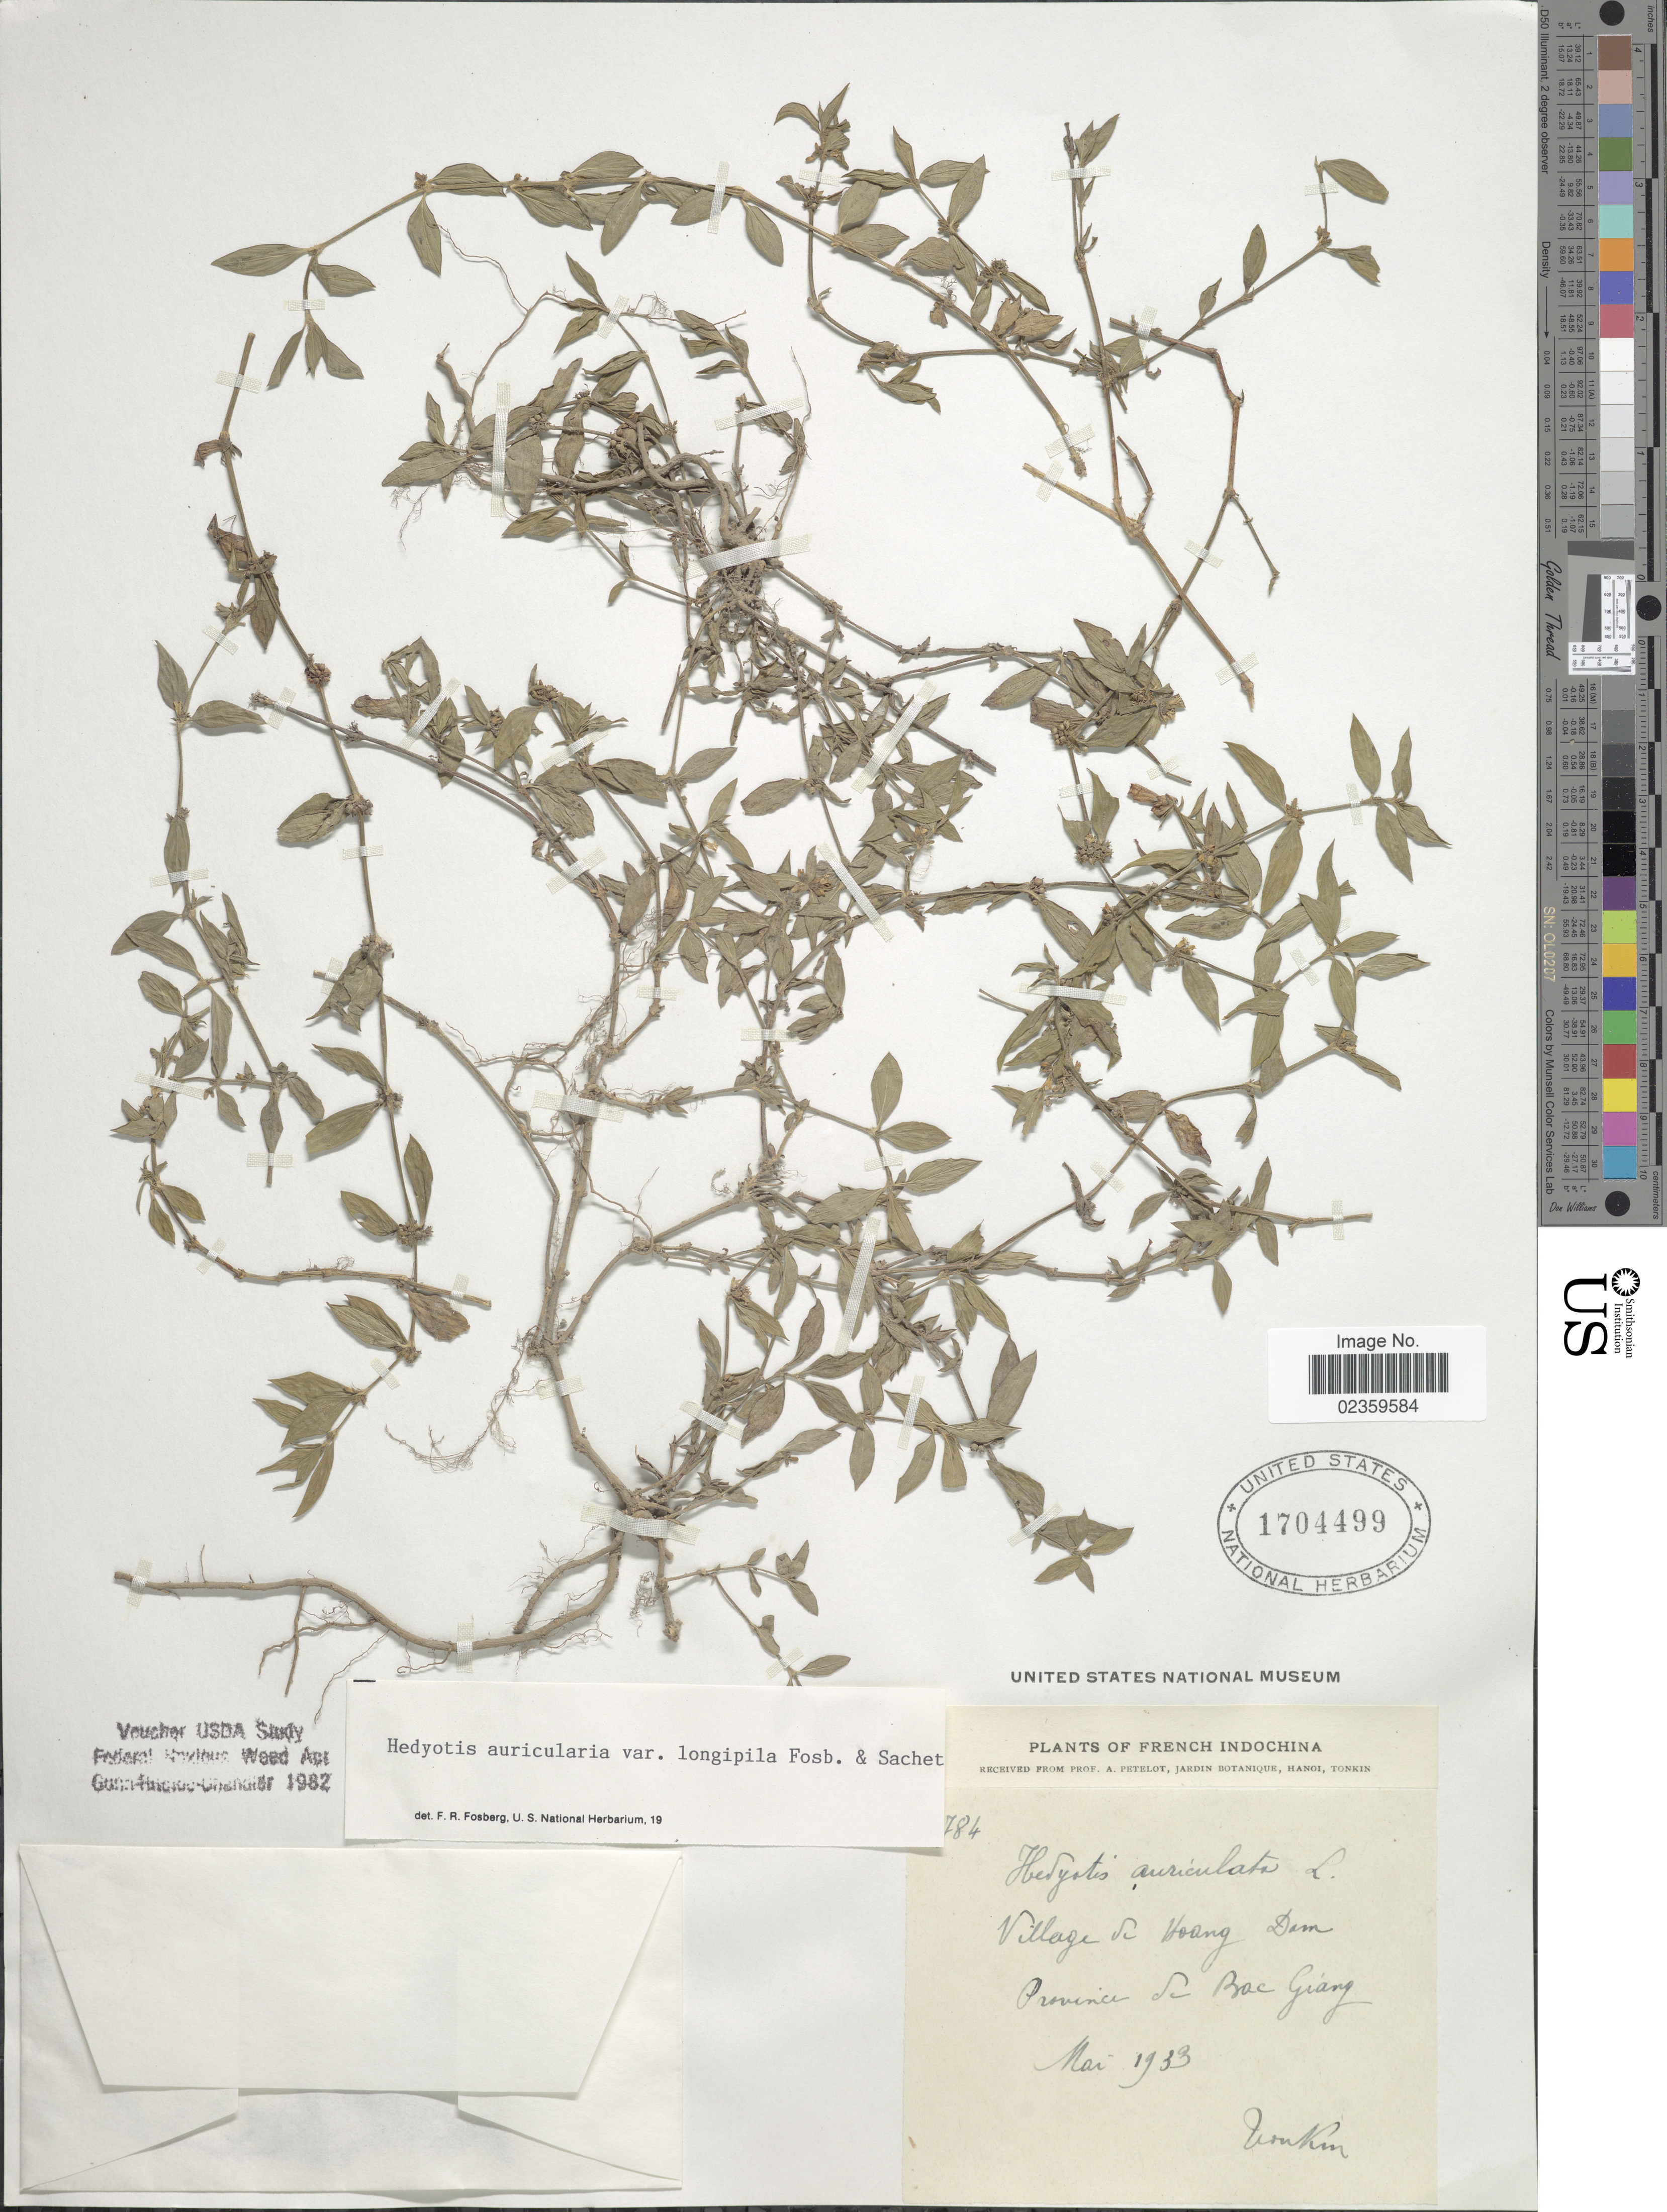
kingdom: Plantae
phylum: Tracheophyta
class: Magnoliopsida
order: Gentianales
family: Rubiaceae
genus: Exallage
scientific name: Exallage auricularia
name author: (L.) Bremek.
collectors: ex herb. Jardin Botanique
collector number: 784*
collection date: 1933-05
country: Vietnam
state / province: Bac Giang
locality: French Indochina, Tonkin, Village de Hoang Dam. Province de Bac Giang.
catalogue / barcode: US 1704499